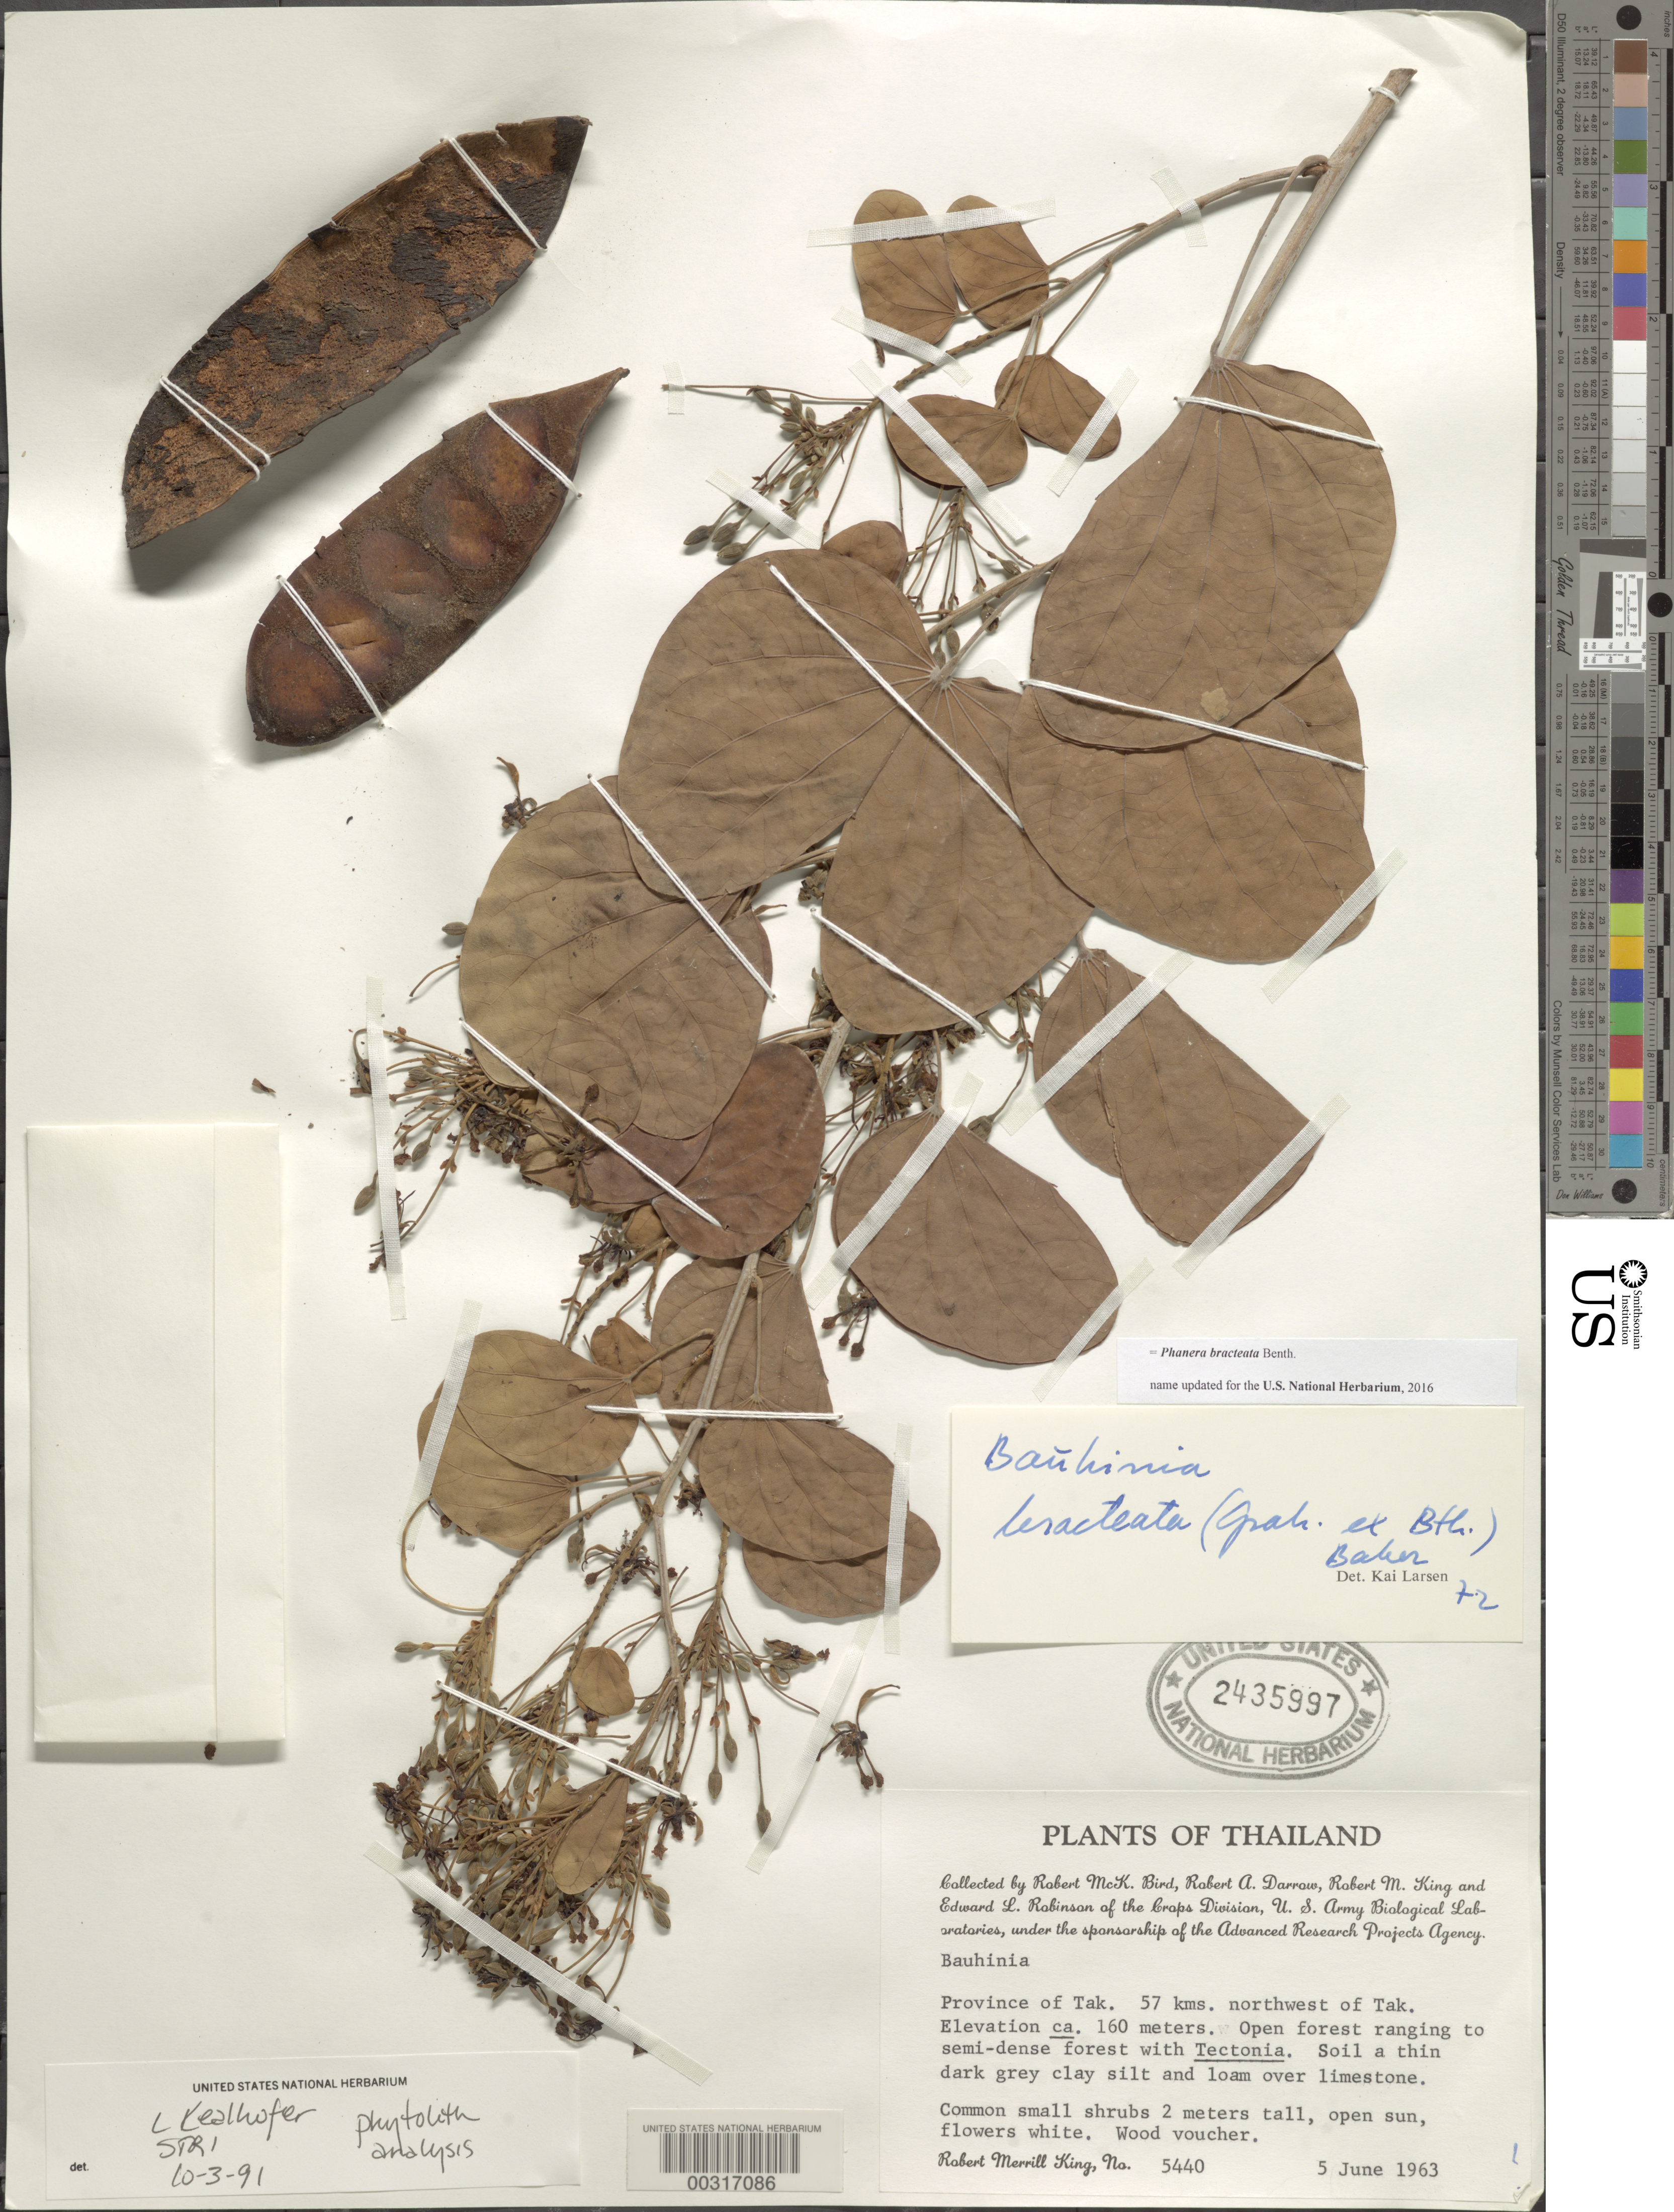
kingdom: Plantae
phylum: Tracheophyta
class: Magnoliopsida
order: Fabales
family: Fabaceae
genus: Phanera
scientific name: Phanera bracteata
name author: Benth.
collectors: R. M. King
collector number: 5440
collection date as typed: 05 Jun 1963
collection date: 1963-06-05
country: Thailand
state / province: Tak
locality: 57 km nw of tak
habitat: Soil: dark grey clay silt and loam over limestone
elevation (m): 160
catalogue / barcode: US 2435997